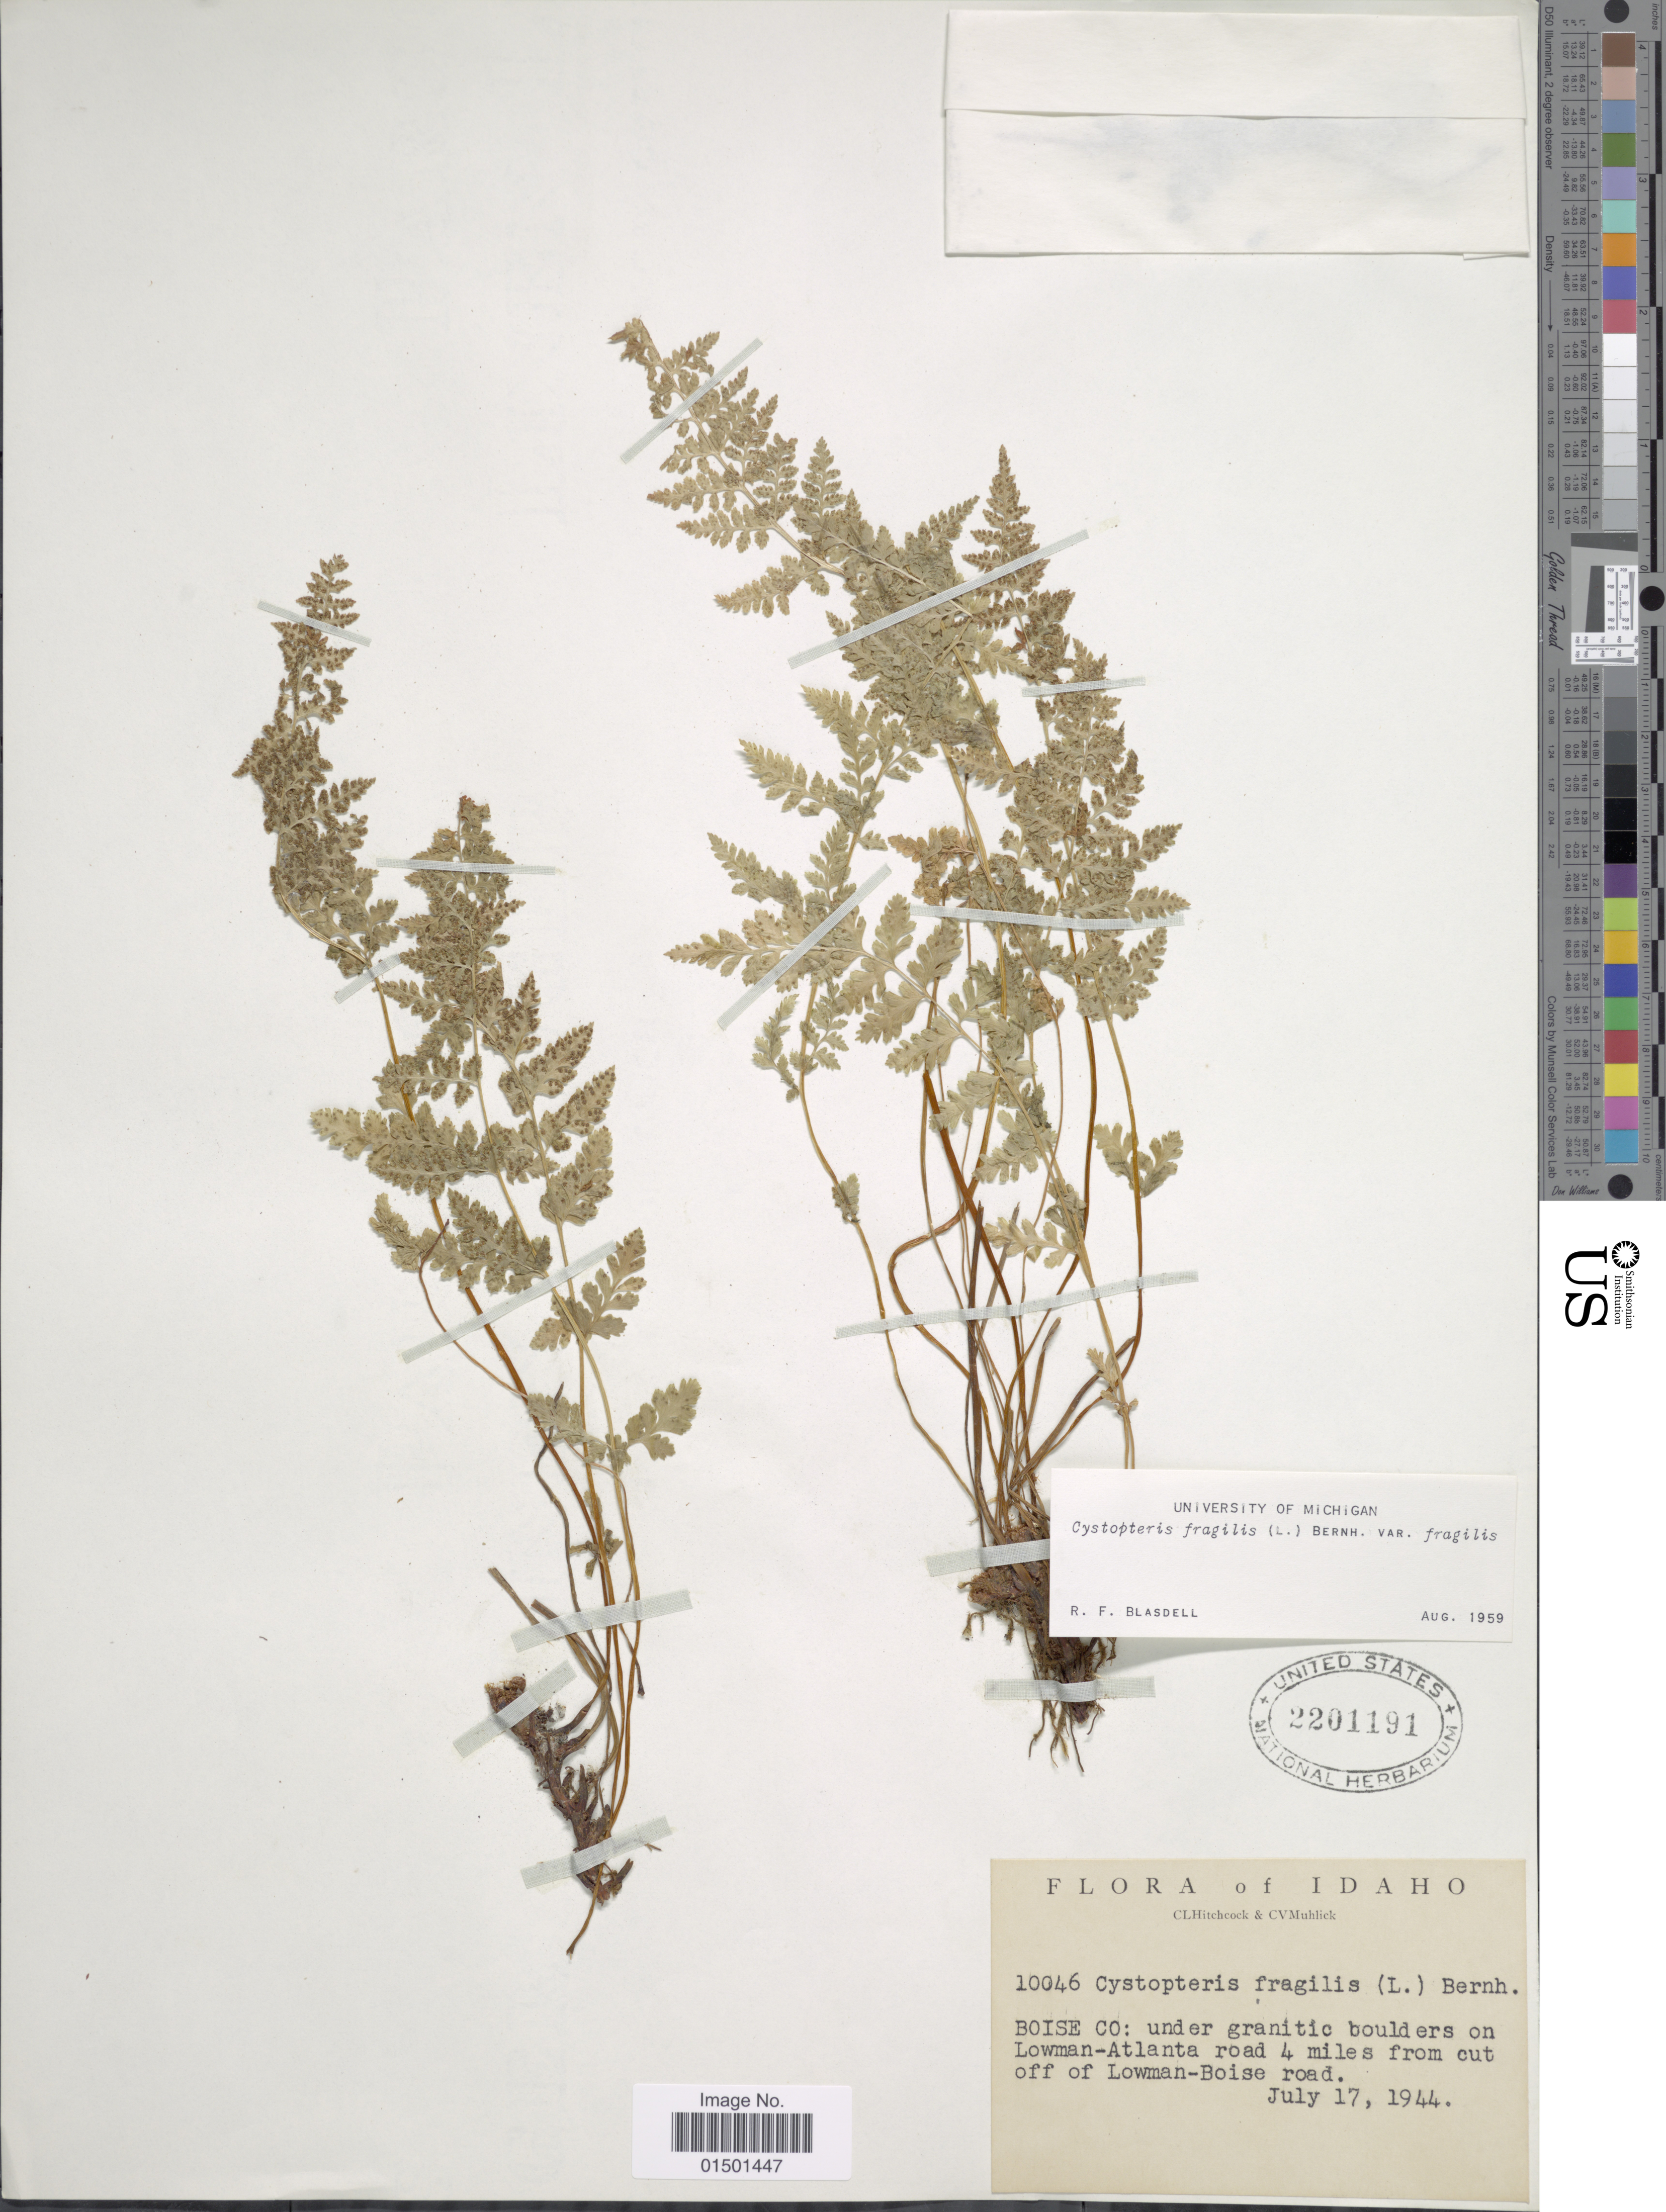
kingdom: Plantae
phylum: Tracheophyta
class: Polypodiopsida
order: Polypodiales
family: Cystopteridaceae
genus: Cystopteris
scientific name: Cystopteris fragilis var. fragilis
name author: (L.) Bernh.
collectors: C. L. Hitchcock & C. V. Muhlick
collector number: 10046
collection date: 1944-07-17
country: United States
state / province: Idaho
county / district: Boise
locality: under granitic boulders on Lowman-Atlanta road 4 miles from cut off of Lowman-Boise road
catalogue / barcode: US 2201191